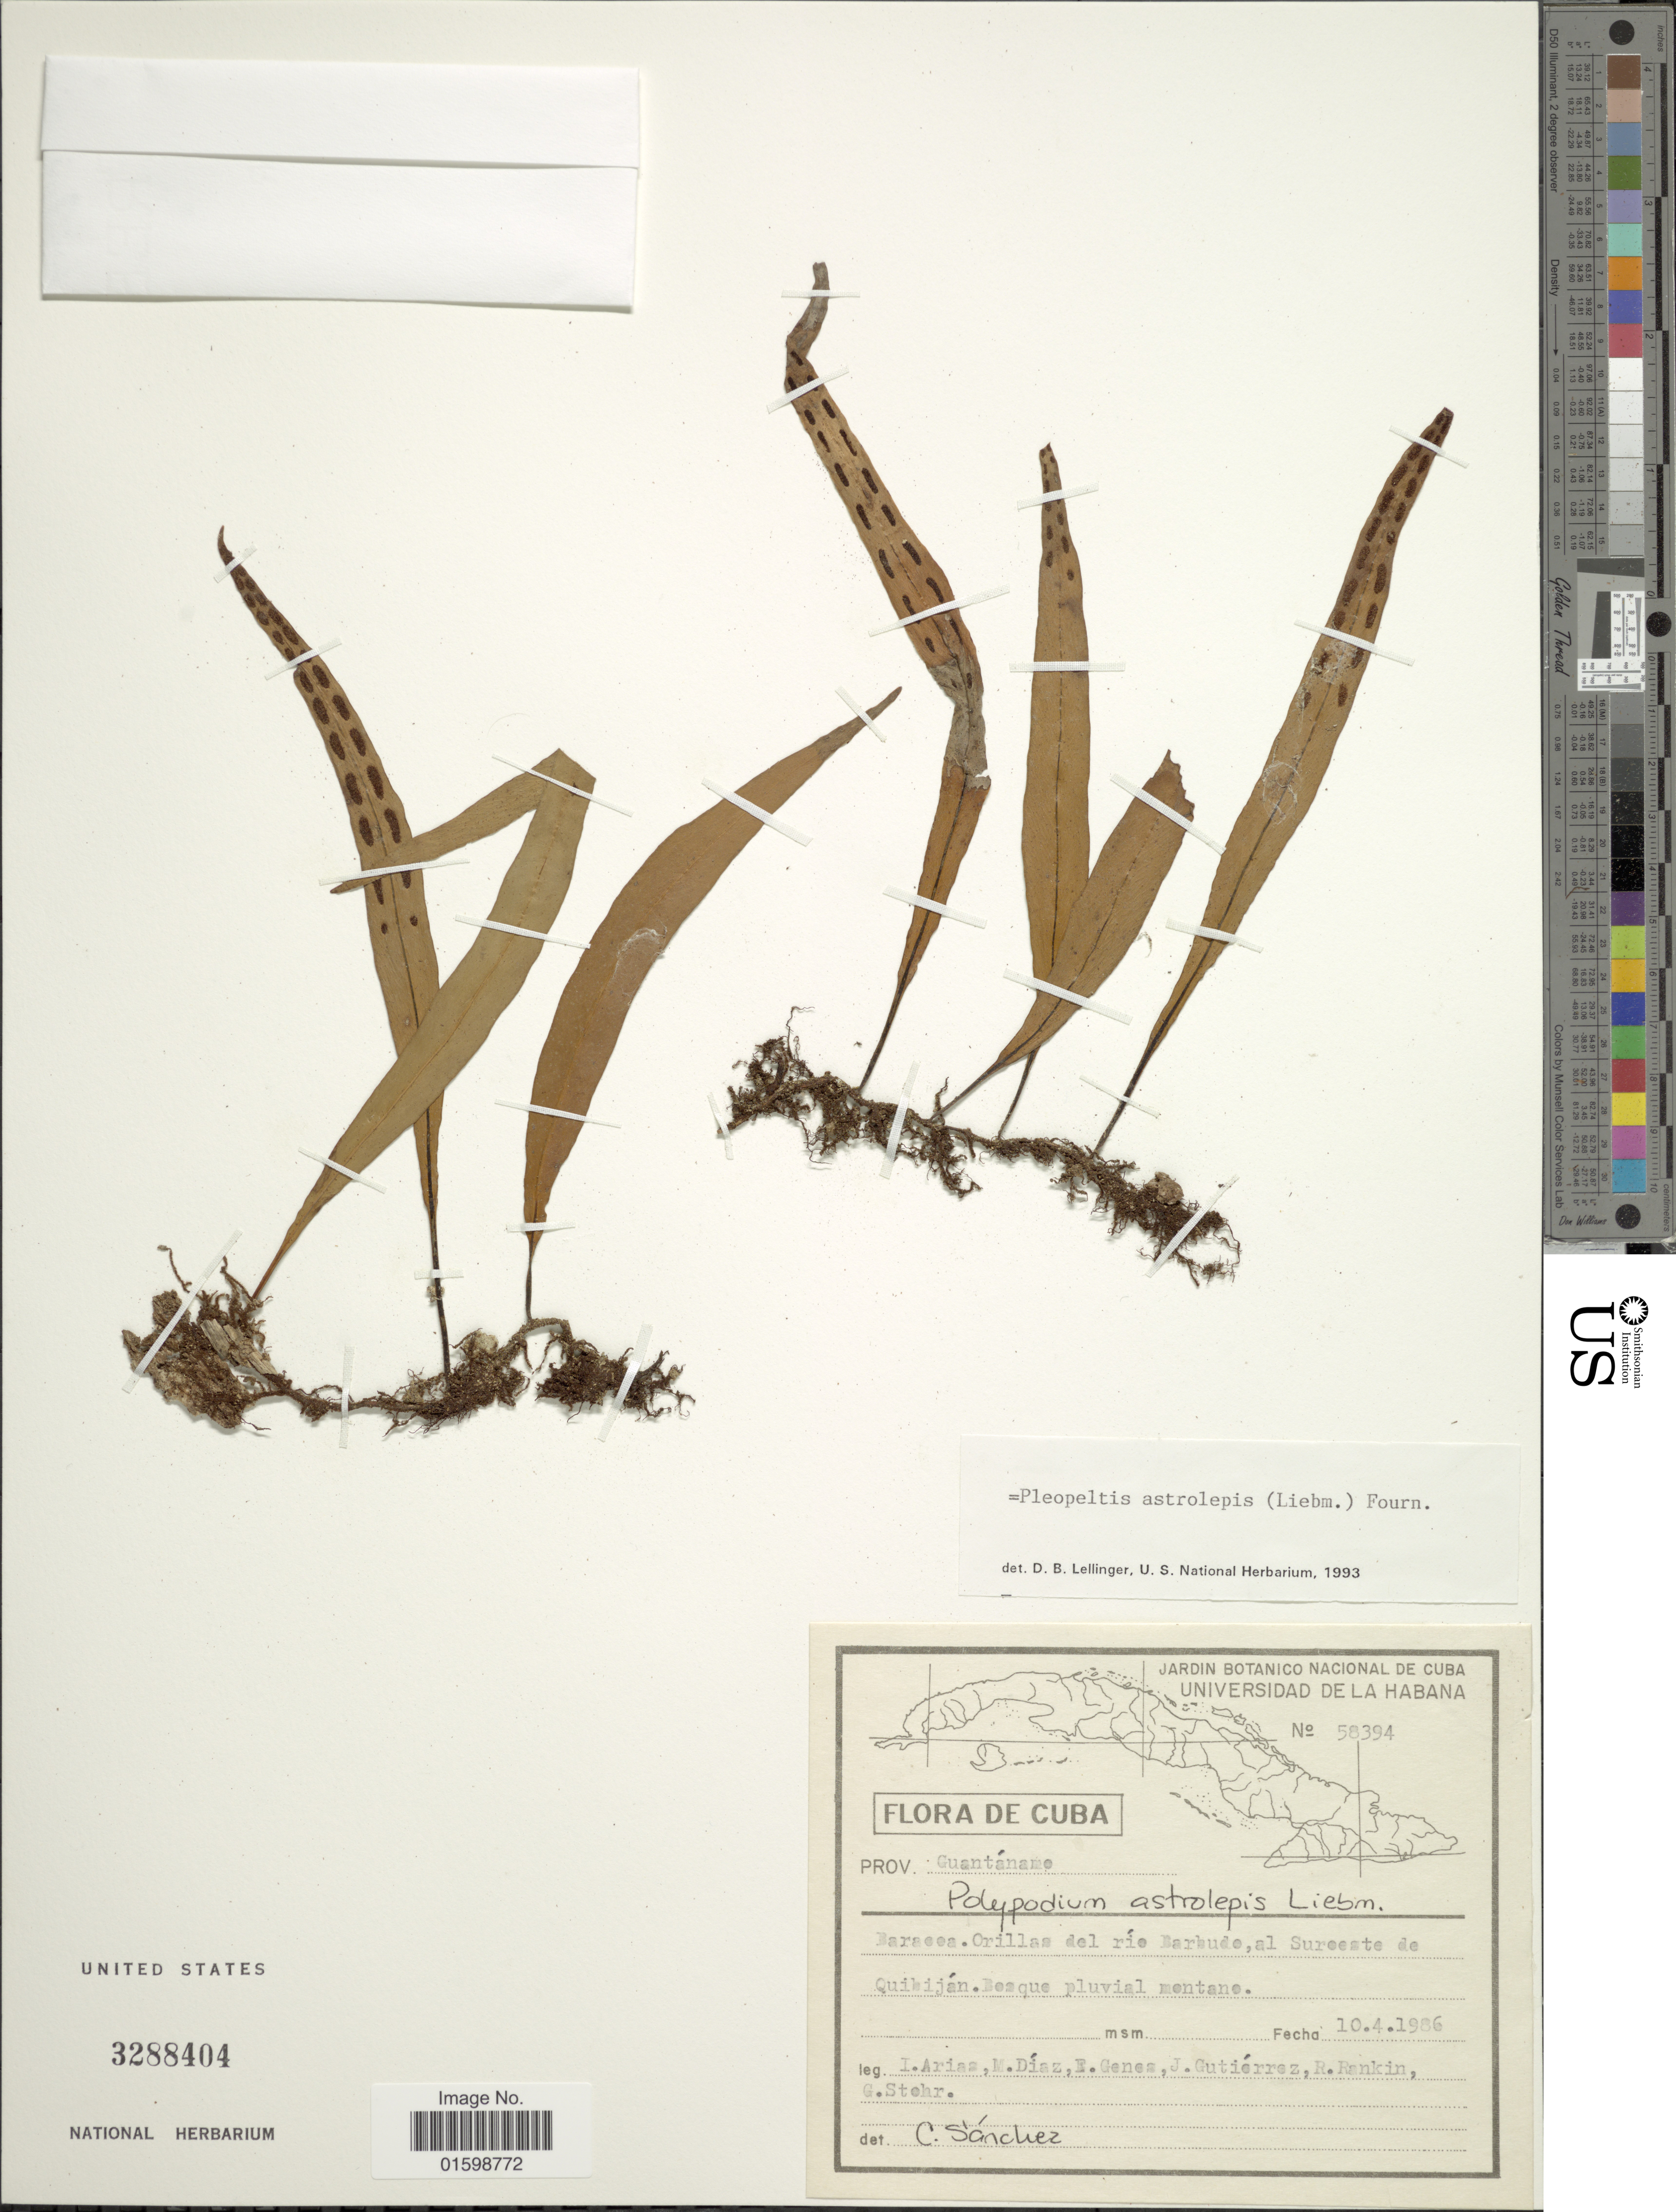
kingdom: Plantae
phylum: Tracheophyta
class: Polypodiopsida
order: Polypodiales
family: Polypodiaceae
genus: Pleopeltis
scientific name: Pleopeltis astrolepis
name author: (Liebm.) E. Fourn.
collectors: I. Arias, M. Díaz, E. Genes, J. Gutiérrez & et al.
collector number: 58394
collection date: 1986-04-10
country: Cuba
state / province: Guantánamo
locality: Baracca, Orillas del Río Barbude, al Suroeste de Quibiján, Bosque pluvial montane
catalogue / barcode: US 3288404